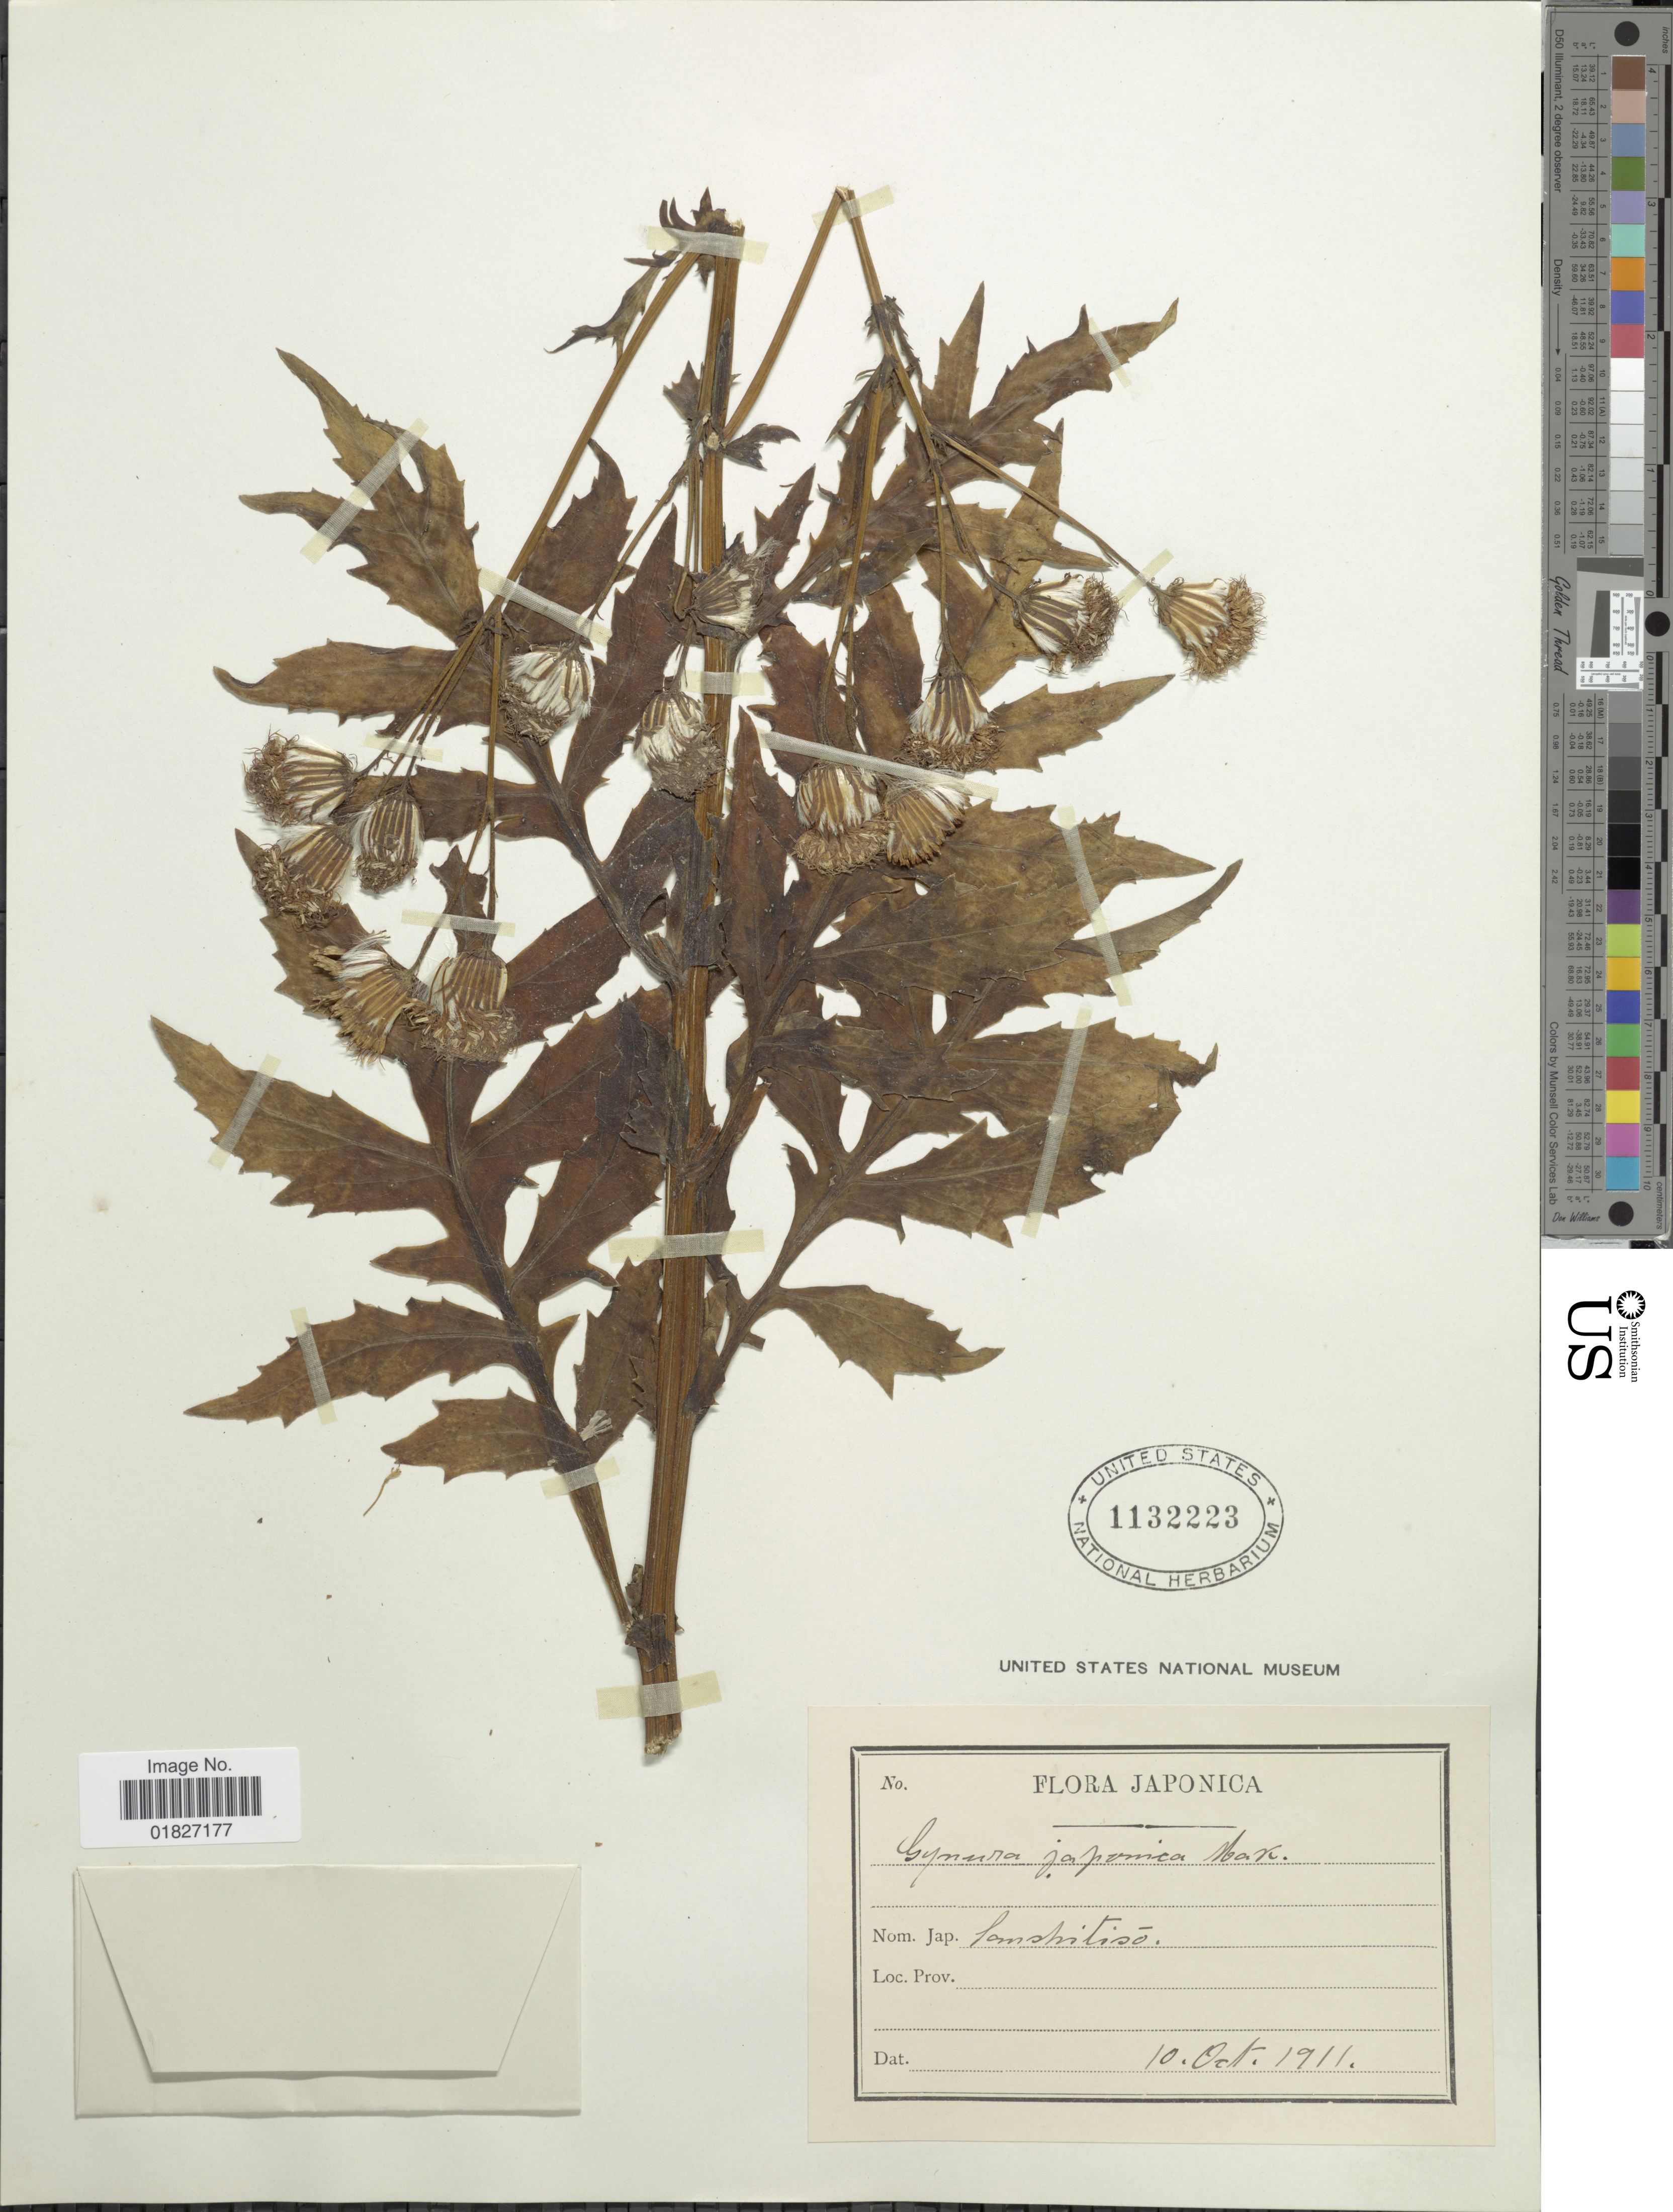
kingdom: Plantae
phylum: Tracheophyta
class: Magnoliopsida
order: Asterales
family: Asteraceae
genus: Gynura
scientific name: Gynura japonica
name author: (L. f.) Juel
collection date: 1911-10-10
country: Japan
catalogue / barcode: US 1132223